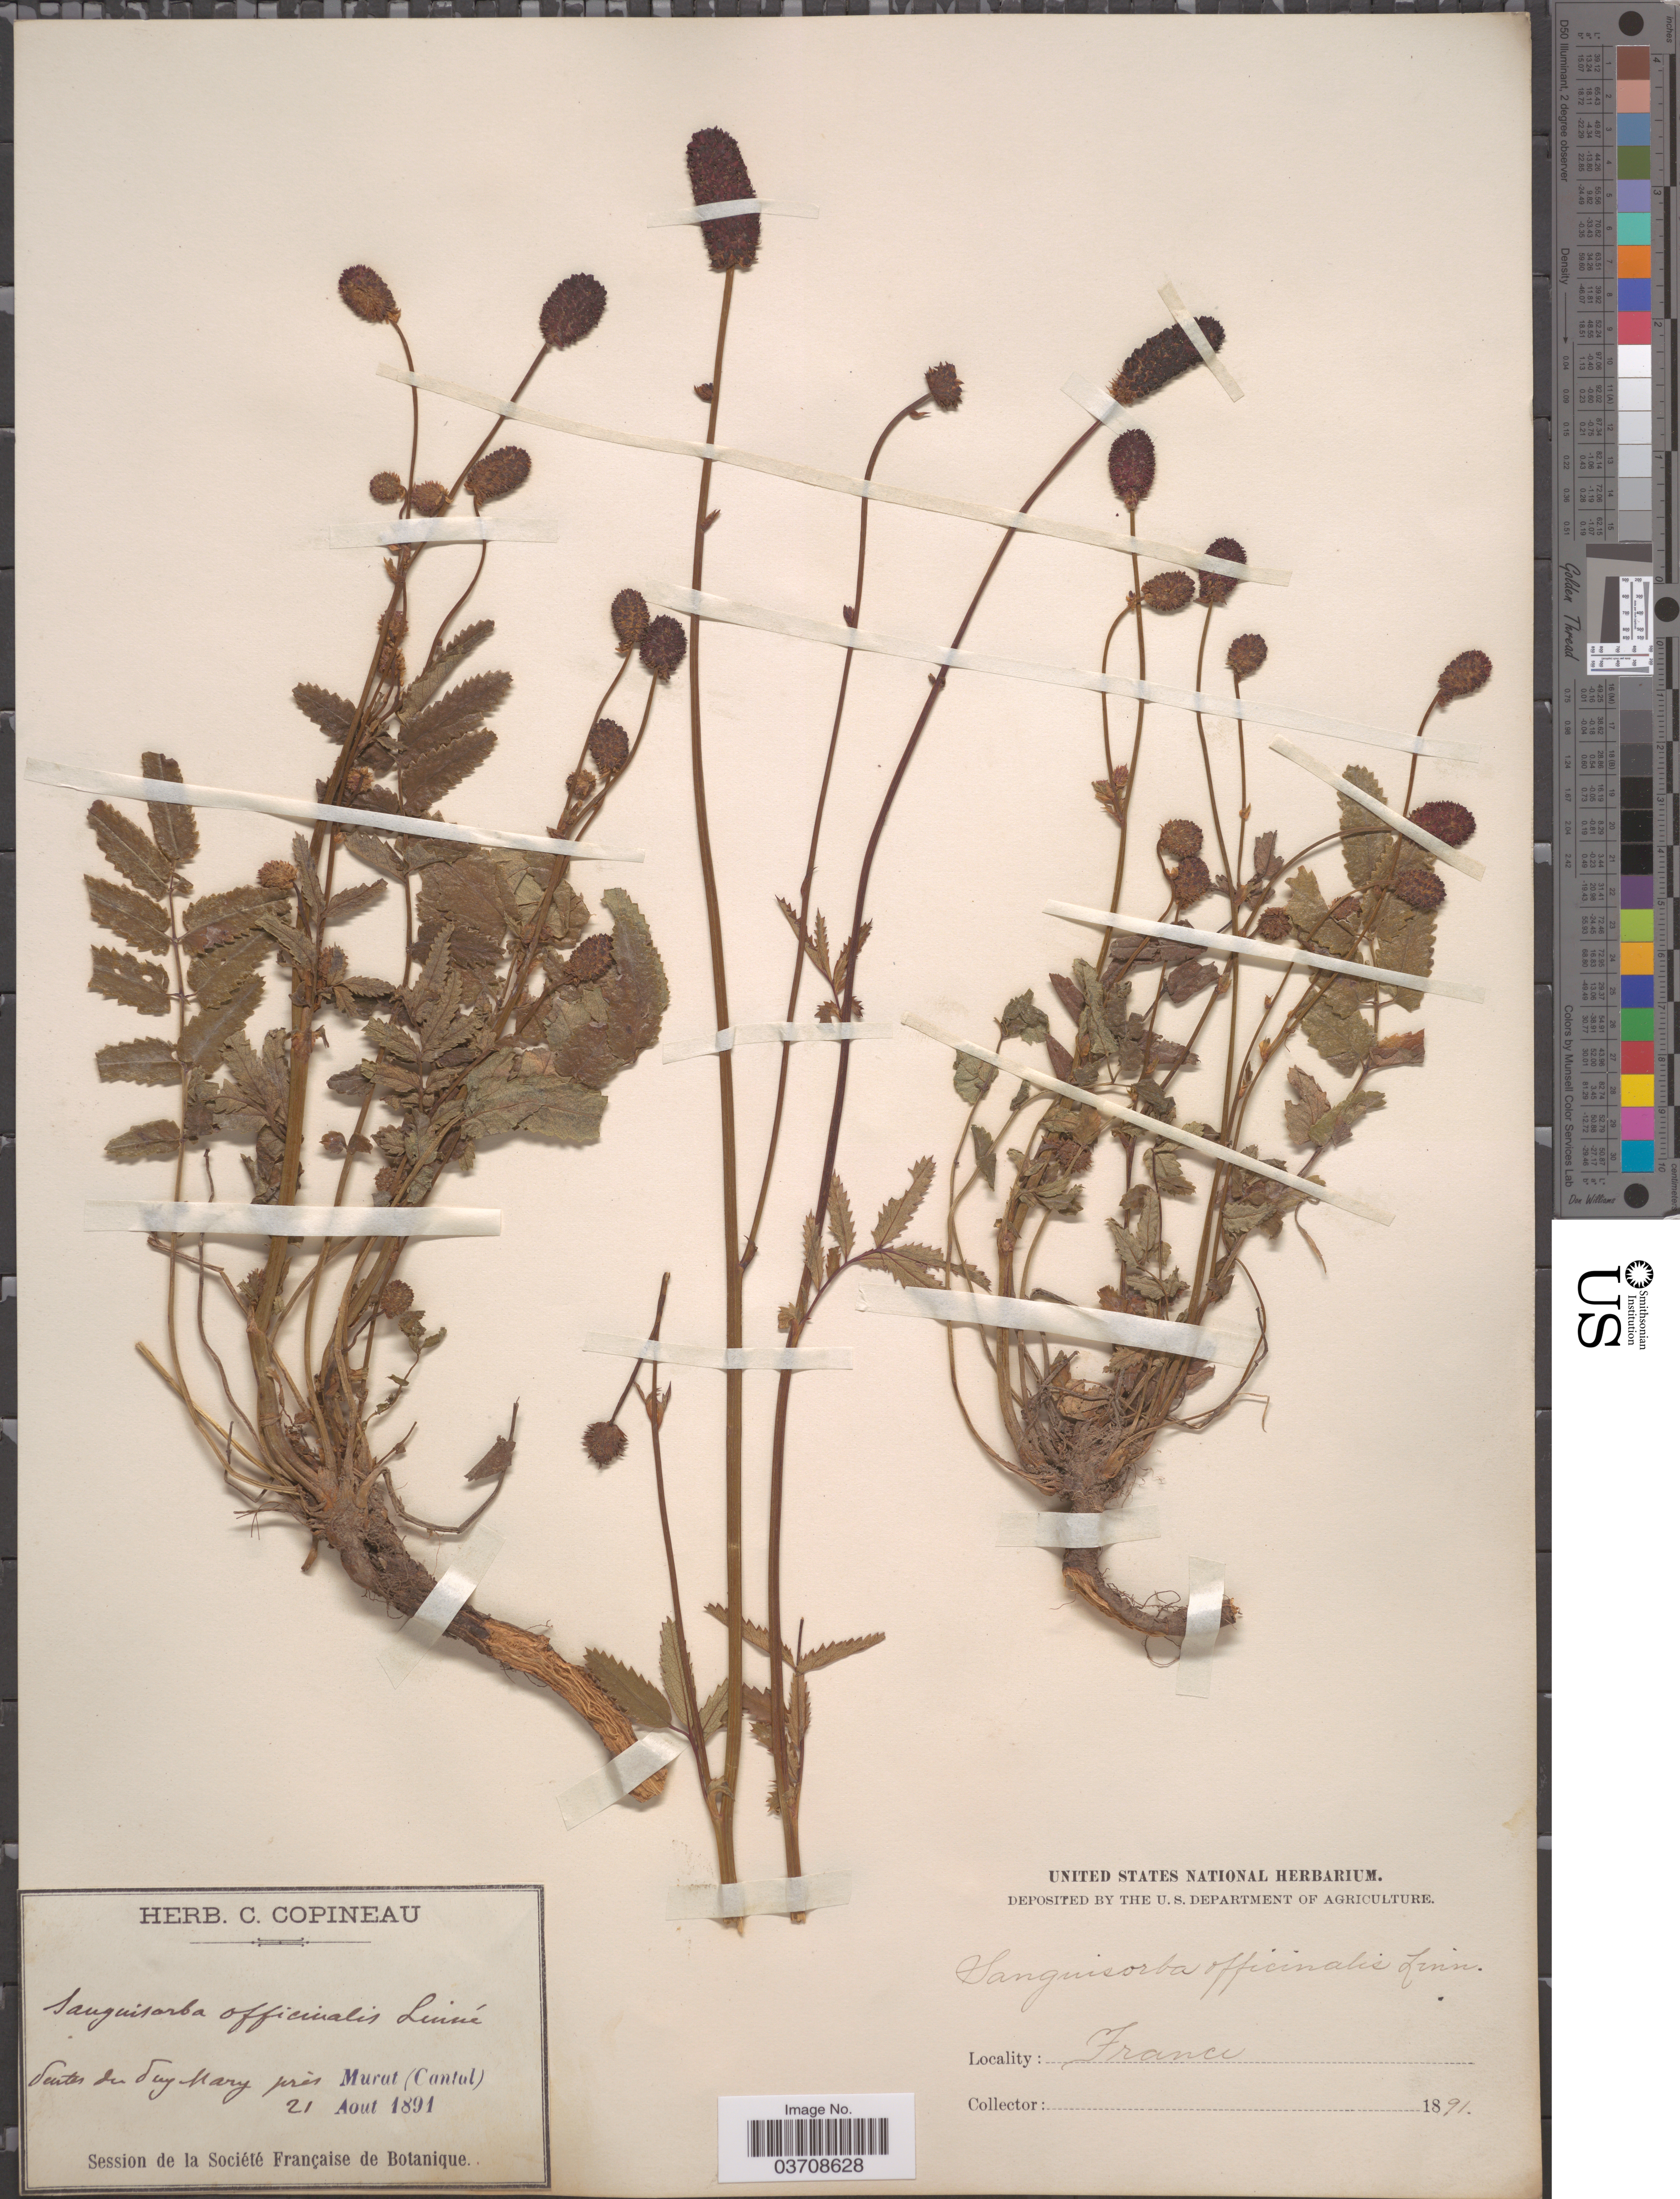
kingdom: Plantae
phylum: Tracheophyta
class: Magnoliopsida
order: Rosales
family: Rosaceae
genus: Sanguisorba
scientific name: Sanguisorba officinalis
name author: L.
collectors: ex herb. C. Copineau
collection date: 1891-08-21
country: France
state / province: Auvergne-Rhône-Alpes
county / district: Cantal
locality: Pentes du Puy Mary près Murat (Cantal).